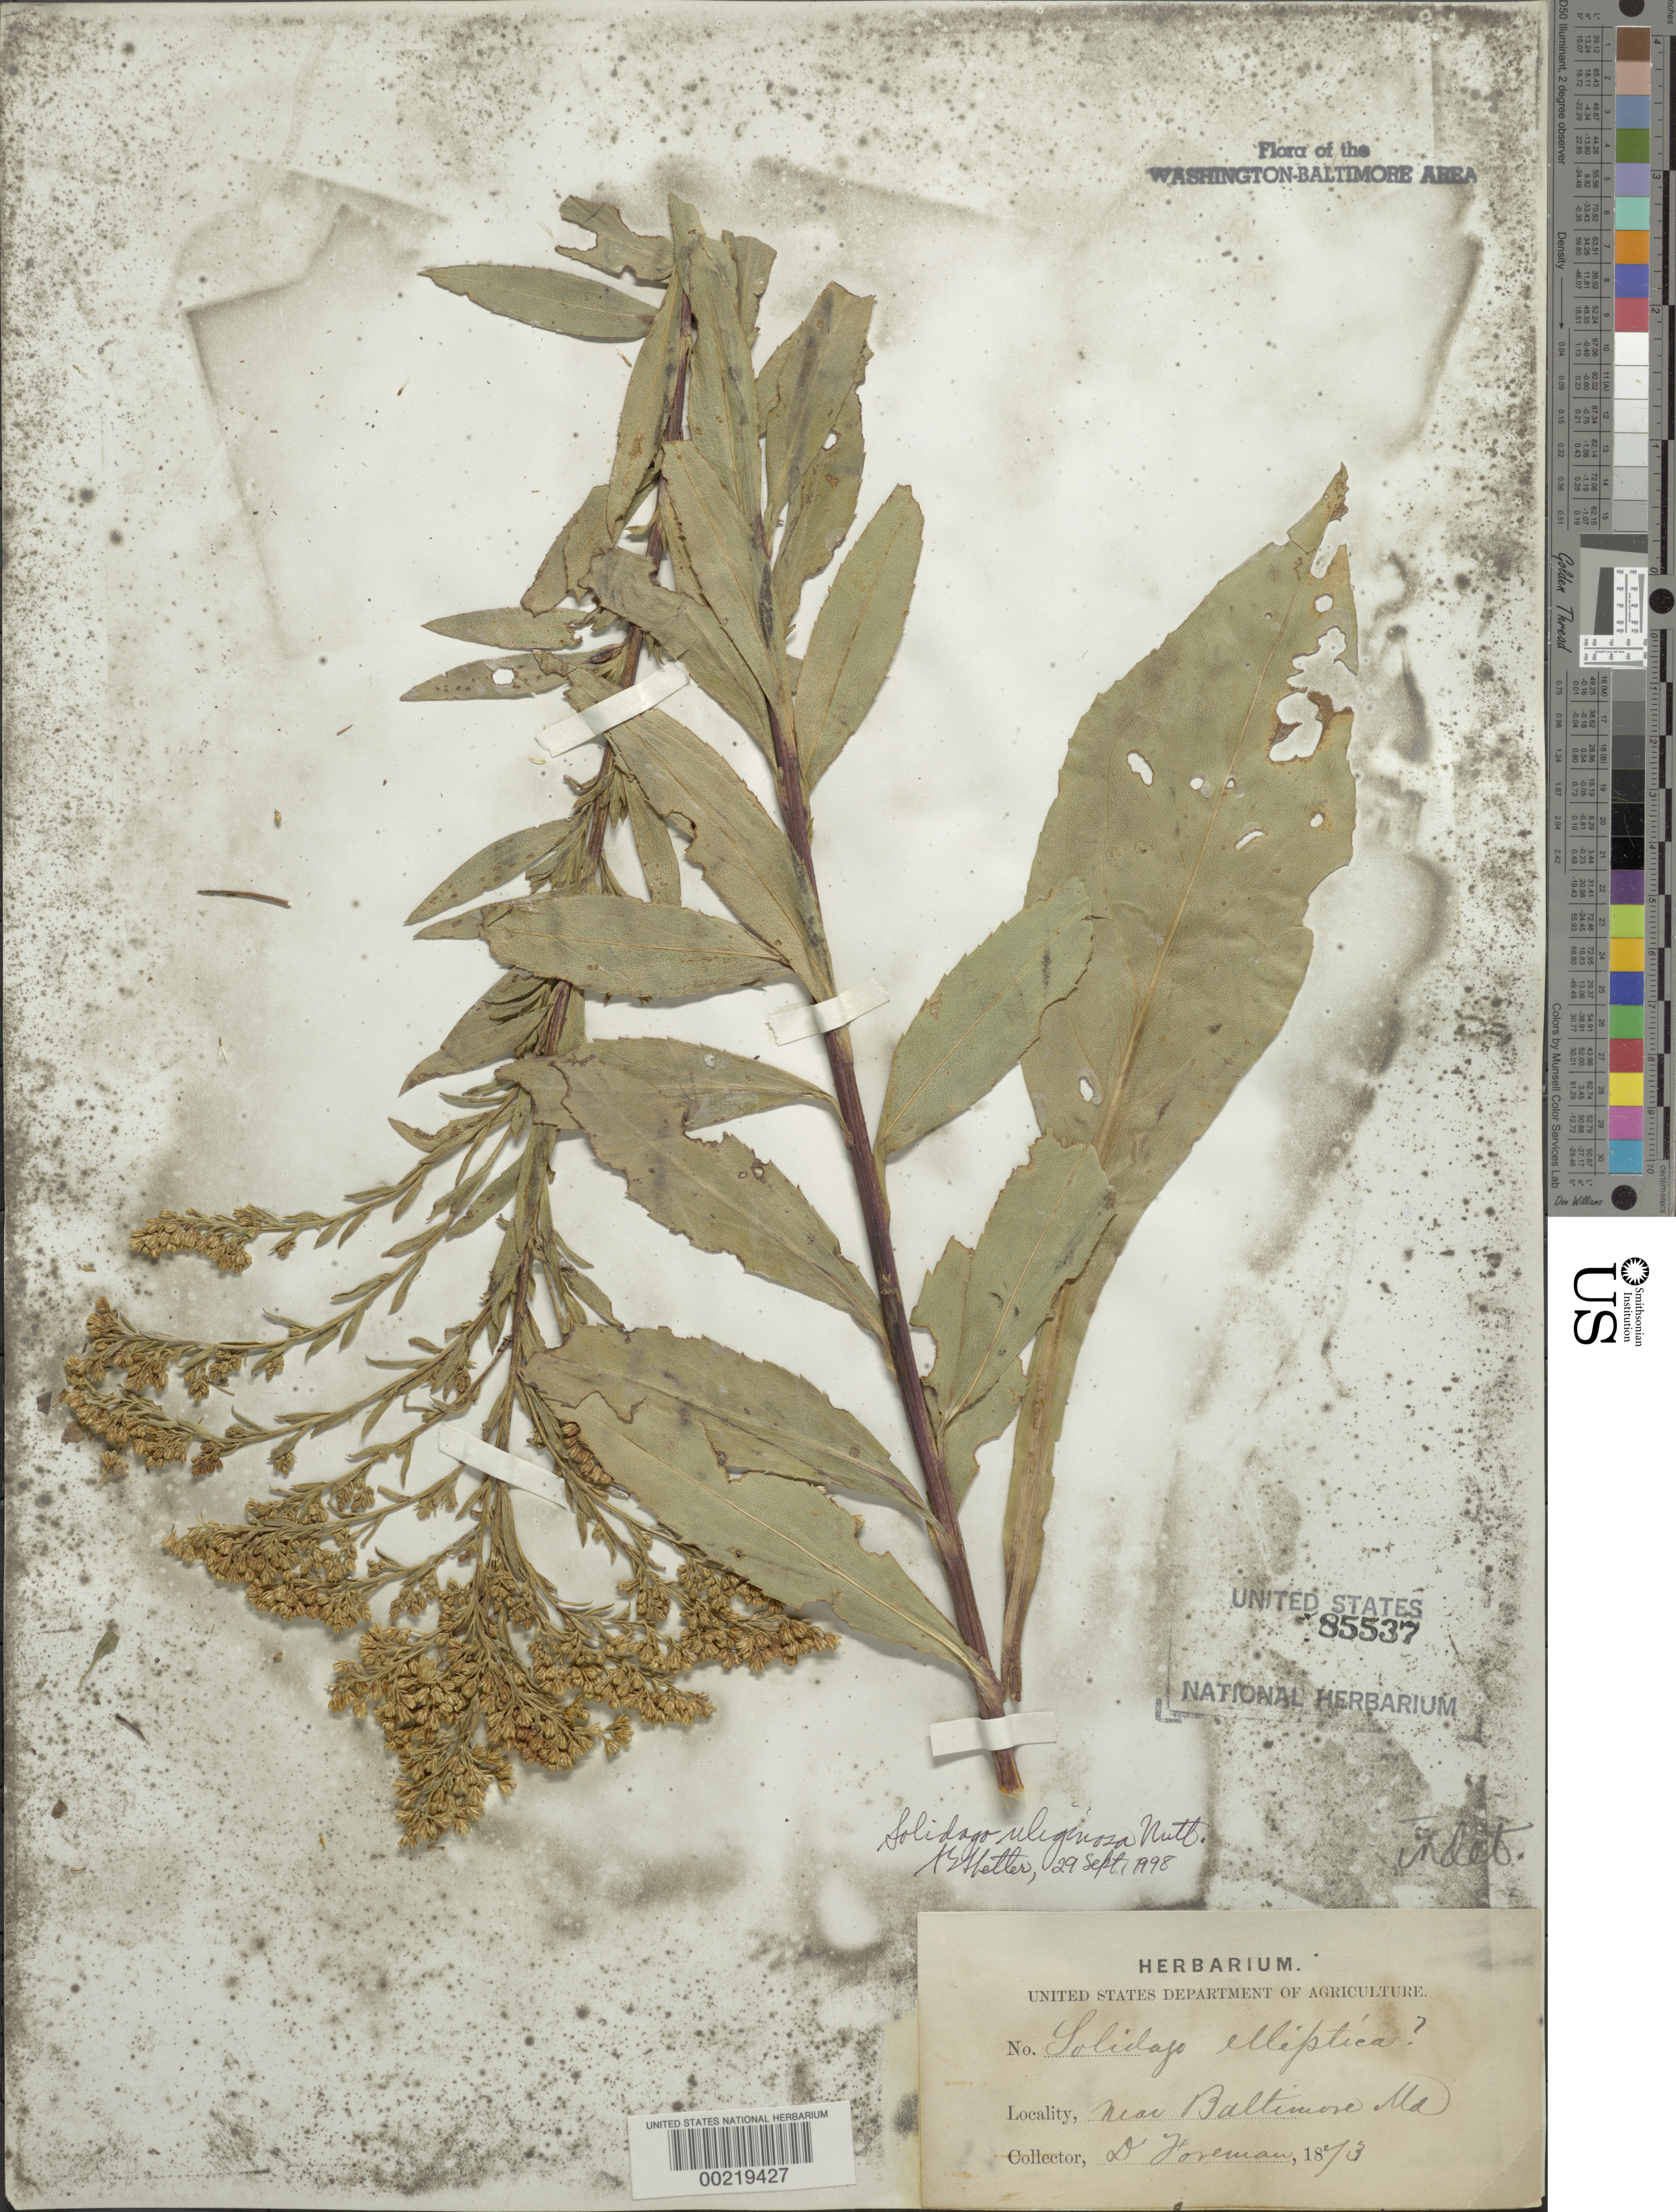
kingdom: Plantae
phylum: Tracheophyta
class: Magnoliopsida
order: Asterales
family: Asteraceae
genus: Solidago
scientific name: Solidago uliginosa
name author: Nutt.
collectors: D. Foreman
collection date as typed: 1873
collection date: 1873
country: United States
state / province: Maryland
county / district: City of Baltimore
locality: Baltimore vicinity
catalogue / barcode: US 85537